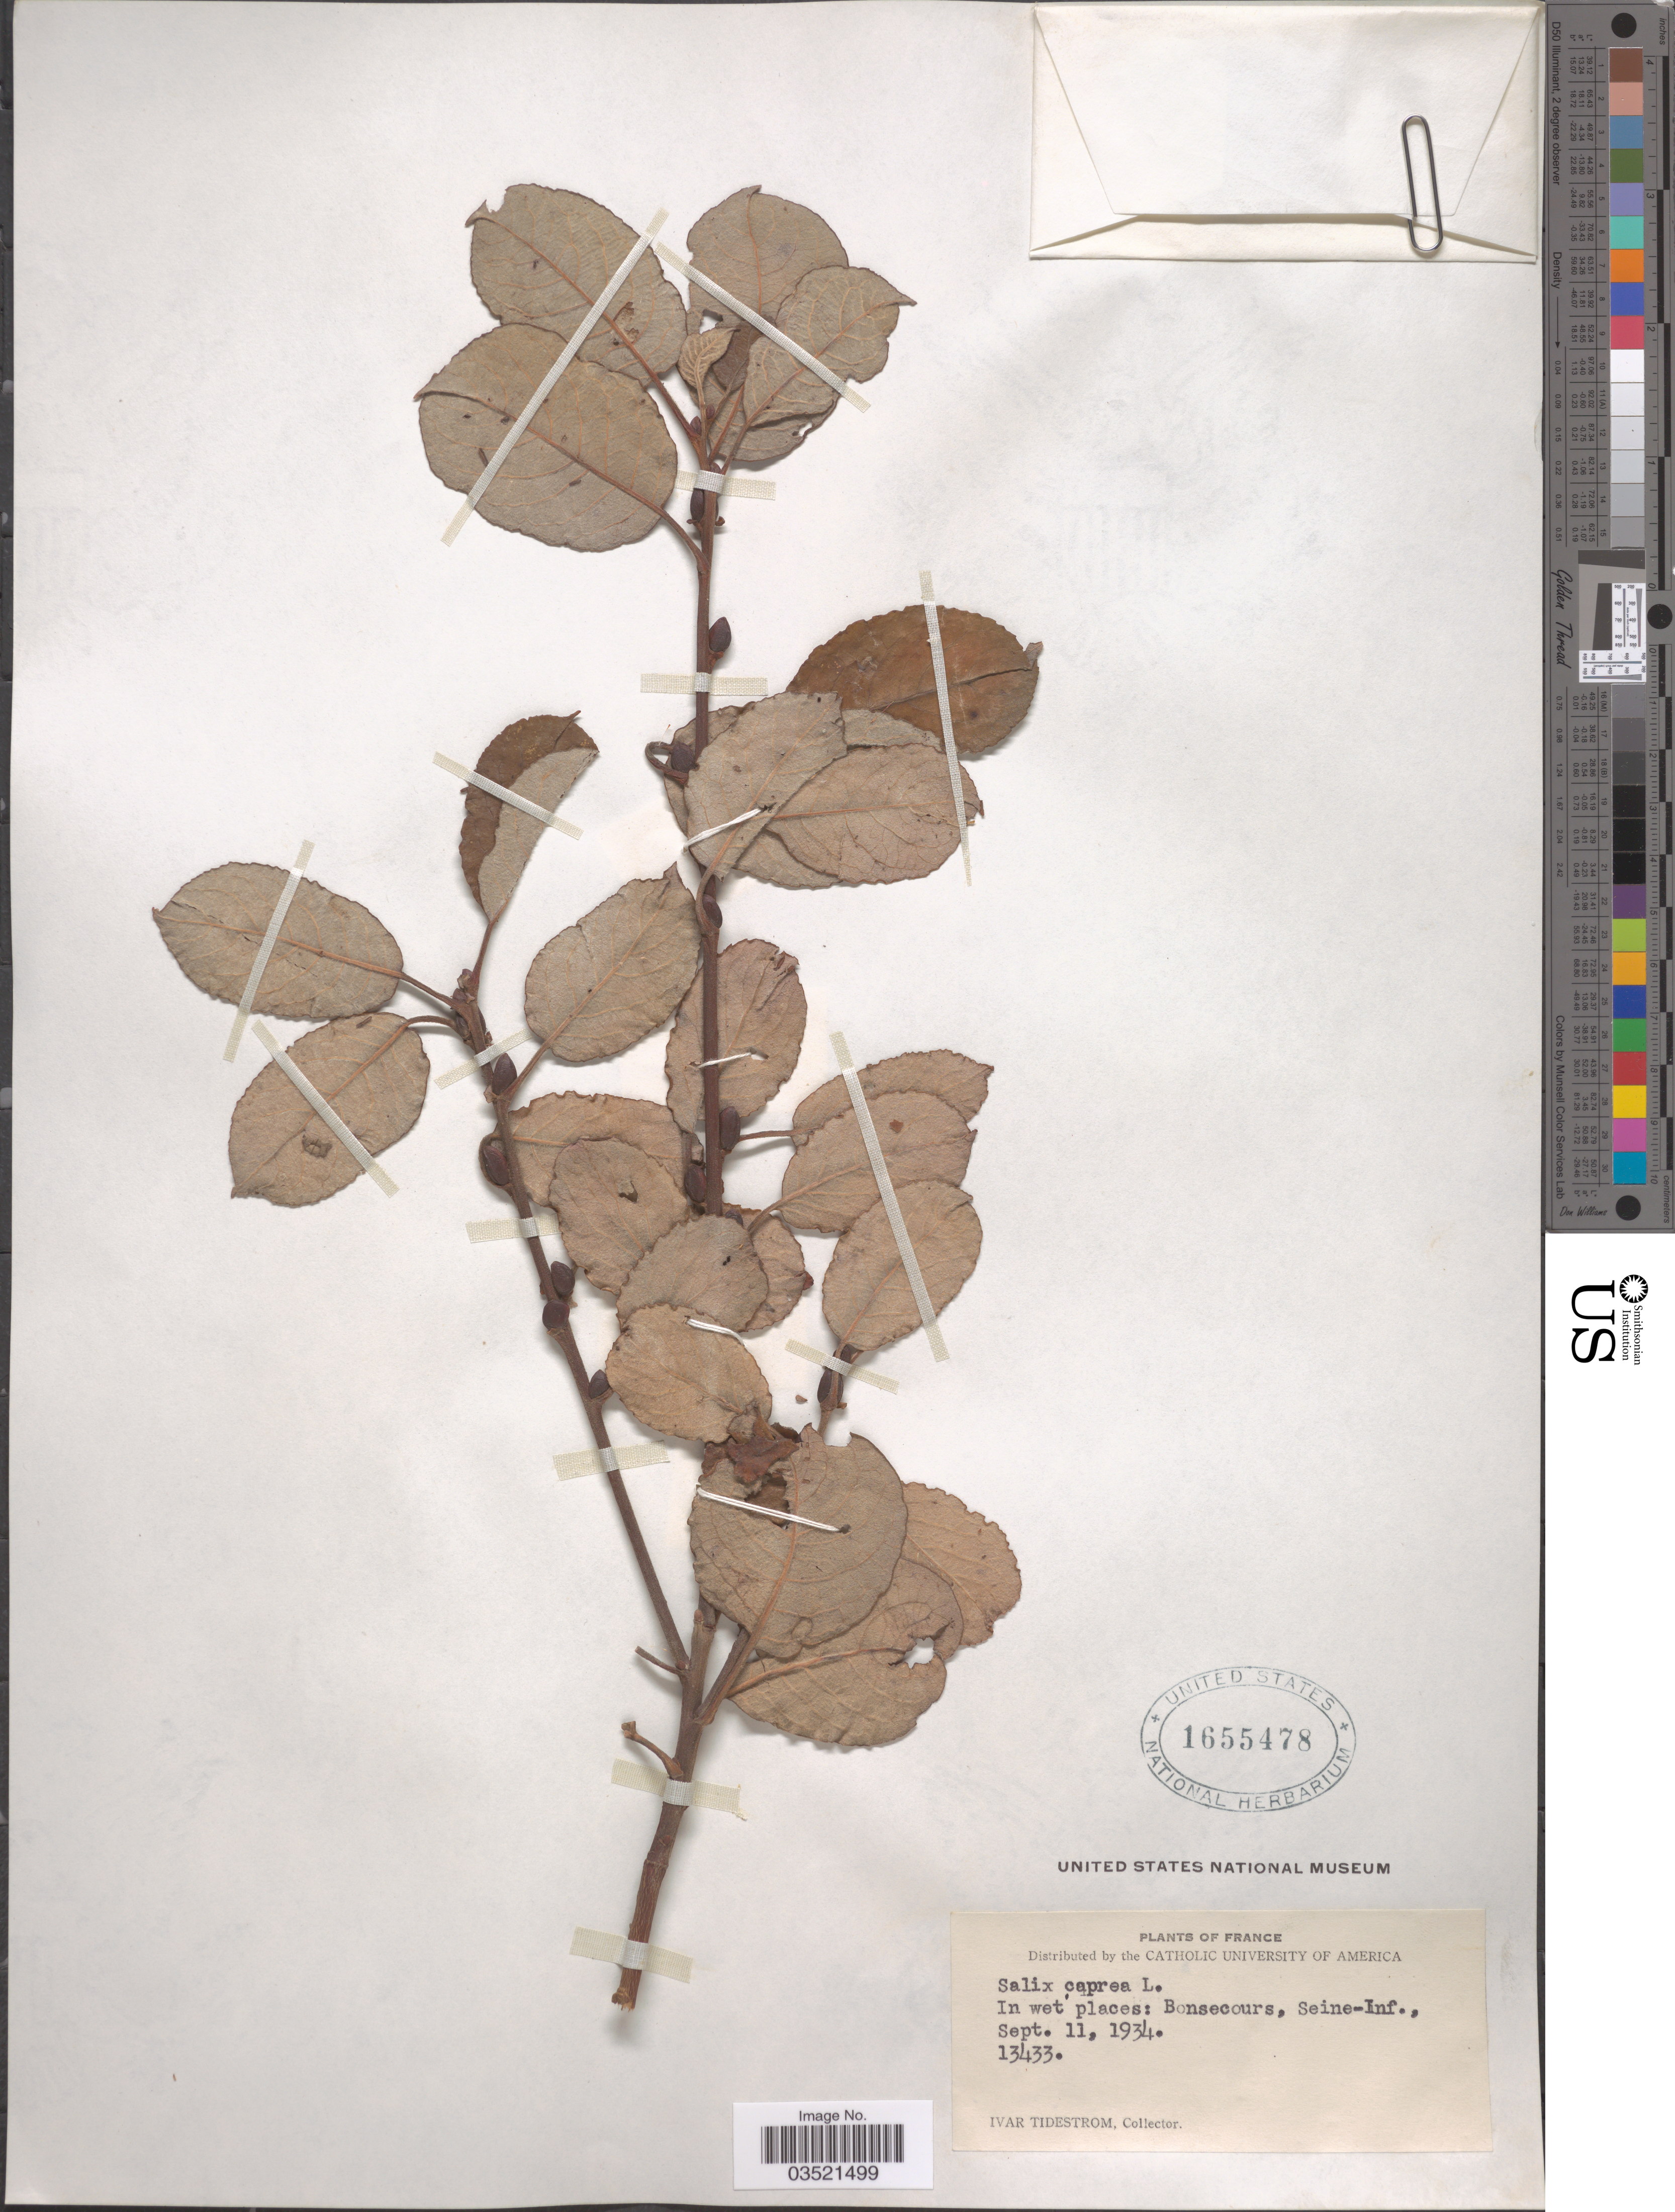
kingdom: Plantae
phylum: Tracheophyta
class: Magnoliopsida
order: Malpighiales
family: Salicaceae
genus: Salix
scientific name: Salix caprea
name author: L.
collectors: I. F. Tidestrom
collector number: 13433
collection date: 1934-09-11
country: France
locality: Bonsecours, Seine-Inf.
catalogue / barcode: US 1655478